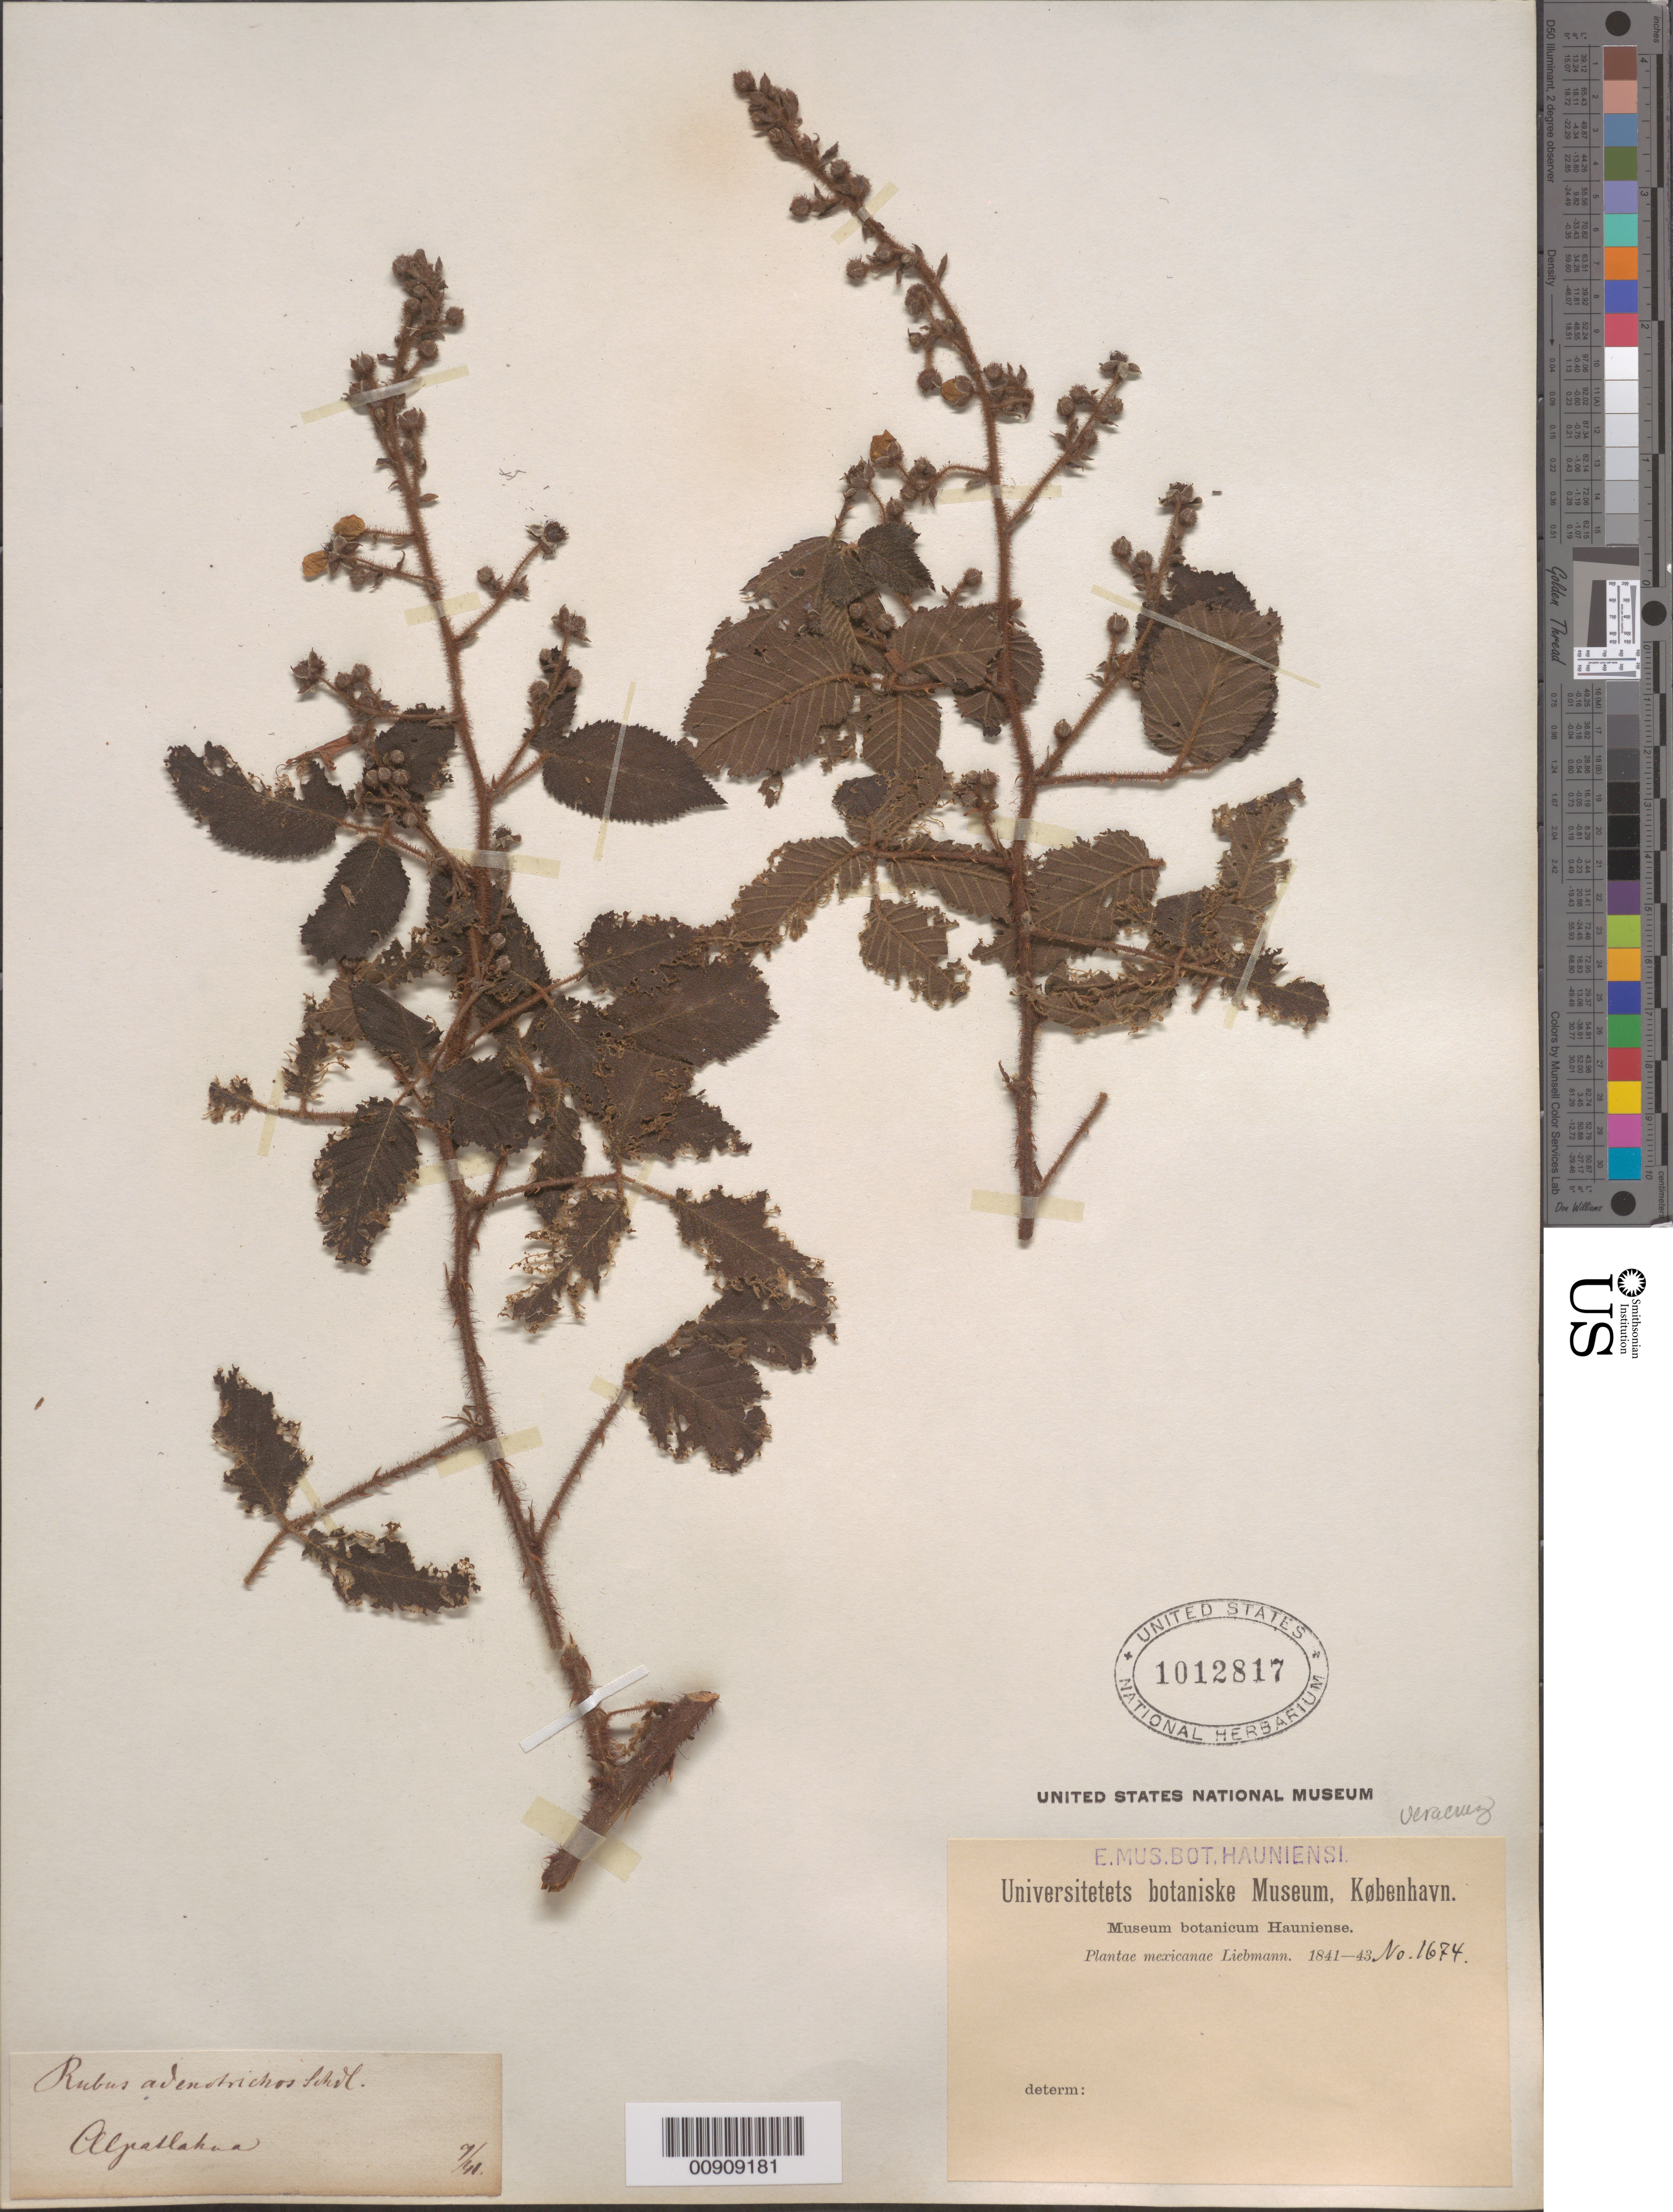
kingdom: Plantae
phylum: Tracheophyta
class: Magnoliopsida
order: Rosales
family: Rosaceae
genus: Rubus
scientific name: Rubus adenotrichos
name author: Schltdl.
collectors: F. M. Liebmann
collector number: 1674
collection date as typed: Sep 1841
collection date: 1841-09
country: Mexico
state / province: Veracruz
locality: Alpatlahua.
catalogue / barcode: US 1012817